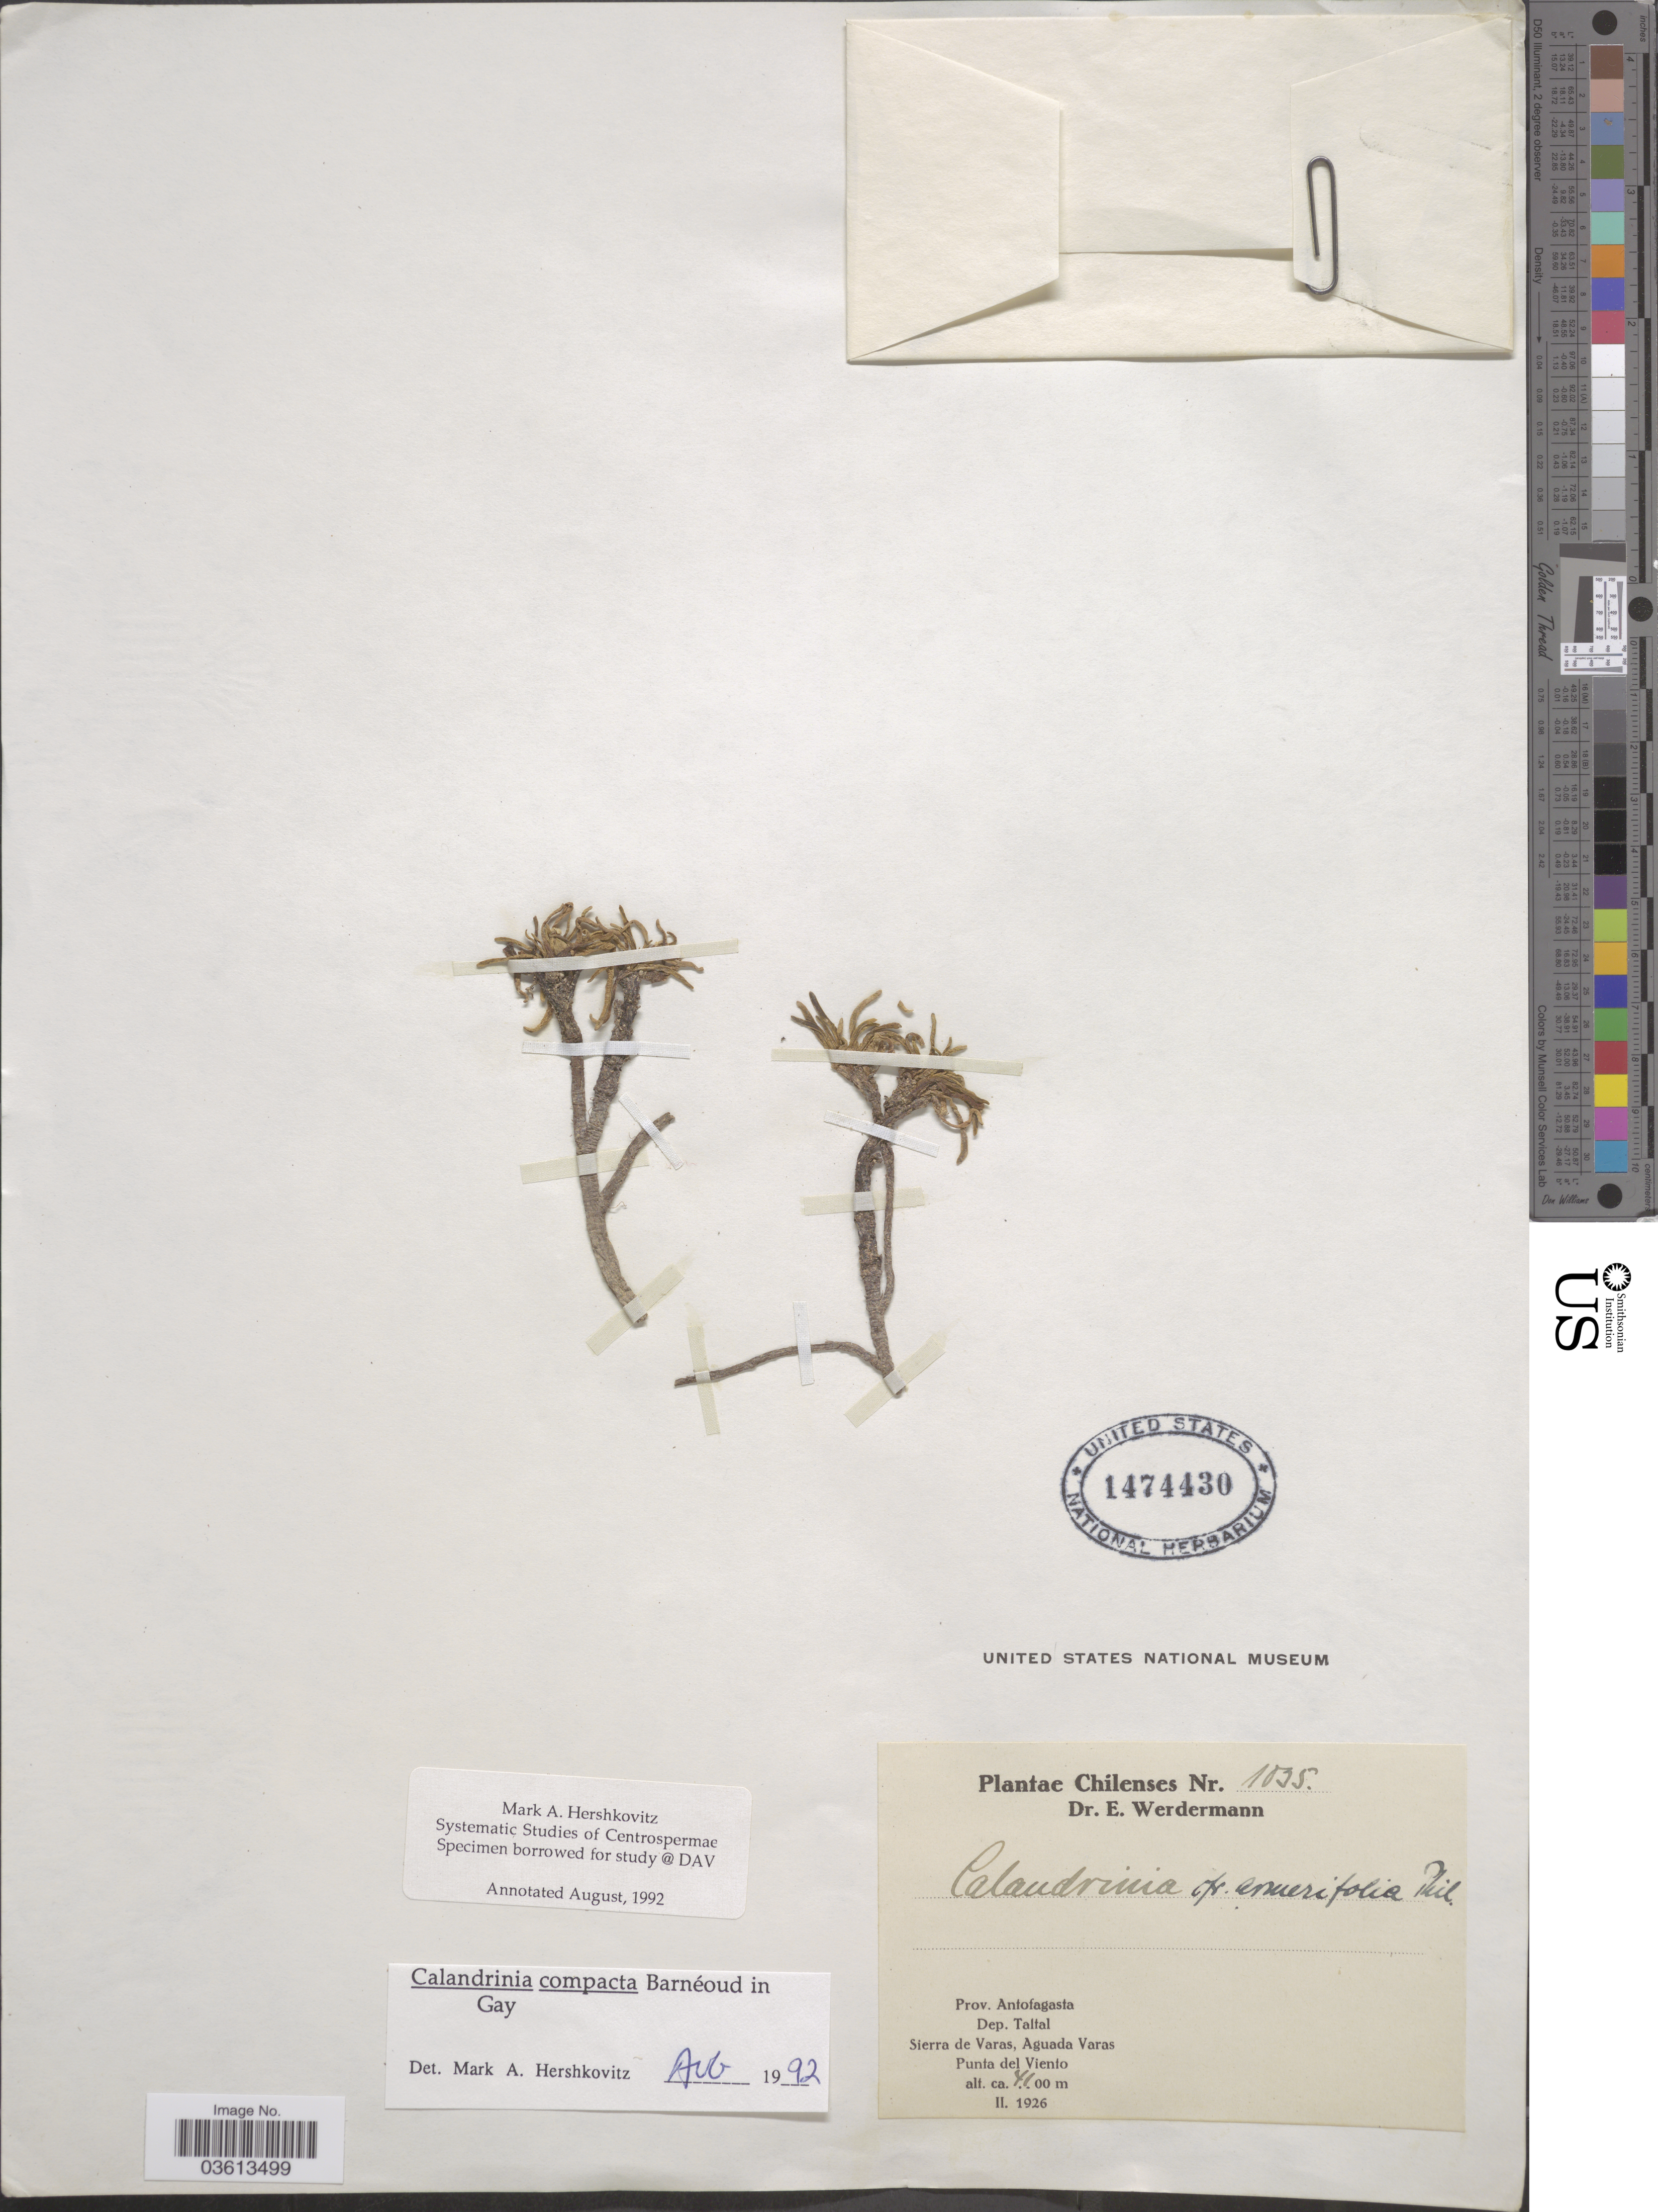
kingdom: Plantae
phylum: Tracheophyta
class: Magnoliopsida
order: Caryophyllales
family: Montiaceae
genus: Calandrinia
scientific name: Calandrinia compacta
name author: Barnéoud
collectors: E. Werdermann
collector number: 1035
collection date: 1926-02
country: Chile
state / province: Antofagasta (II)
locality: Prov. Antofagasta. Dep. Taltal. Sierra de Varas, Aguada Varas. Punta del Viento.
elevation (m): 4100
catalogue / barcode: US 1474430